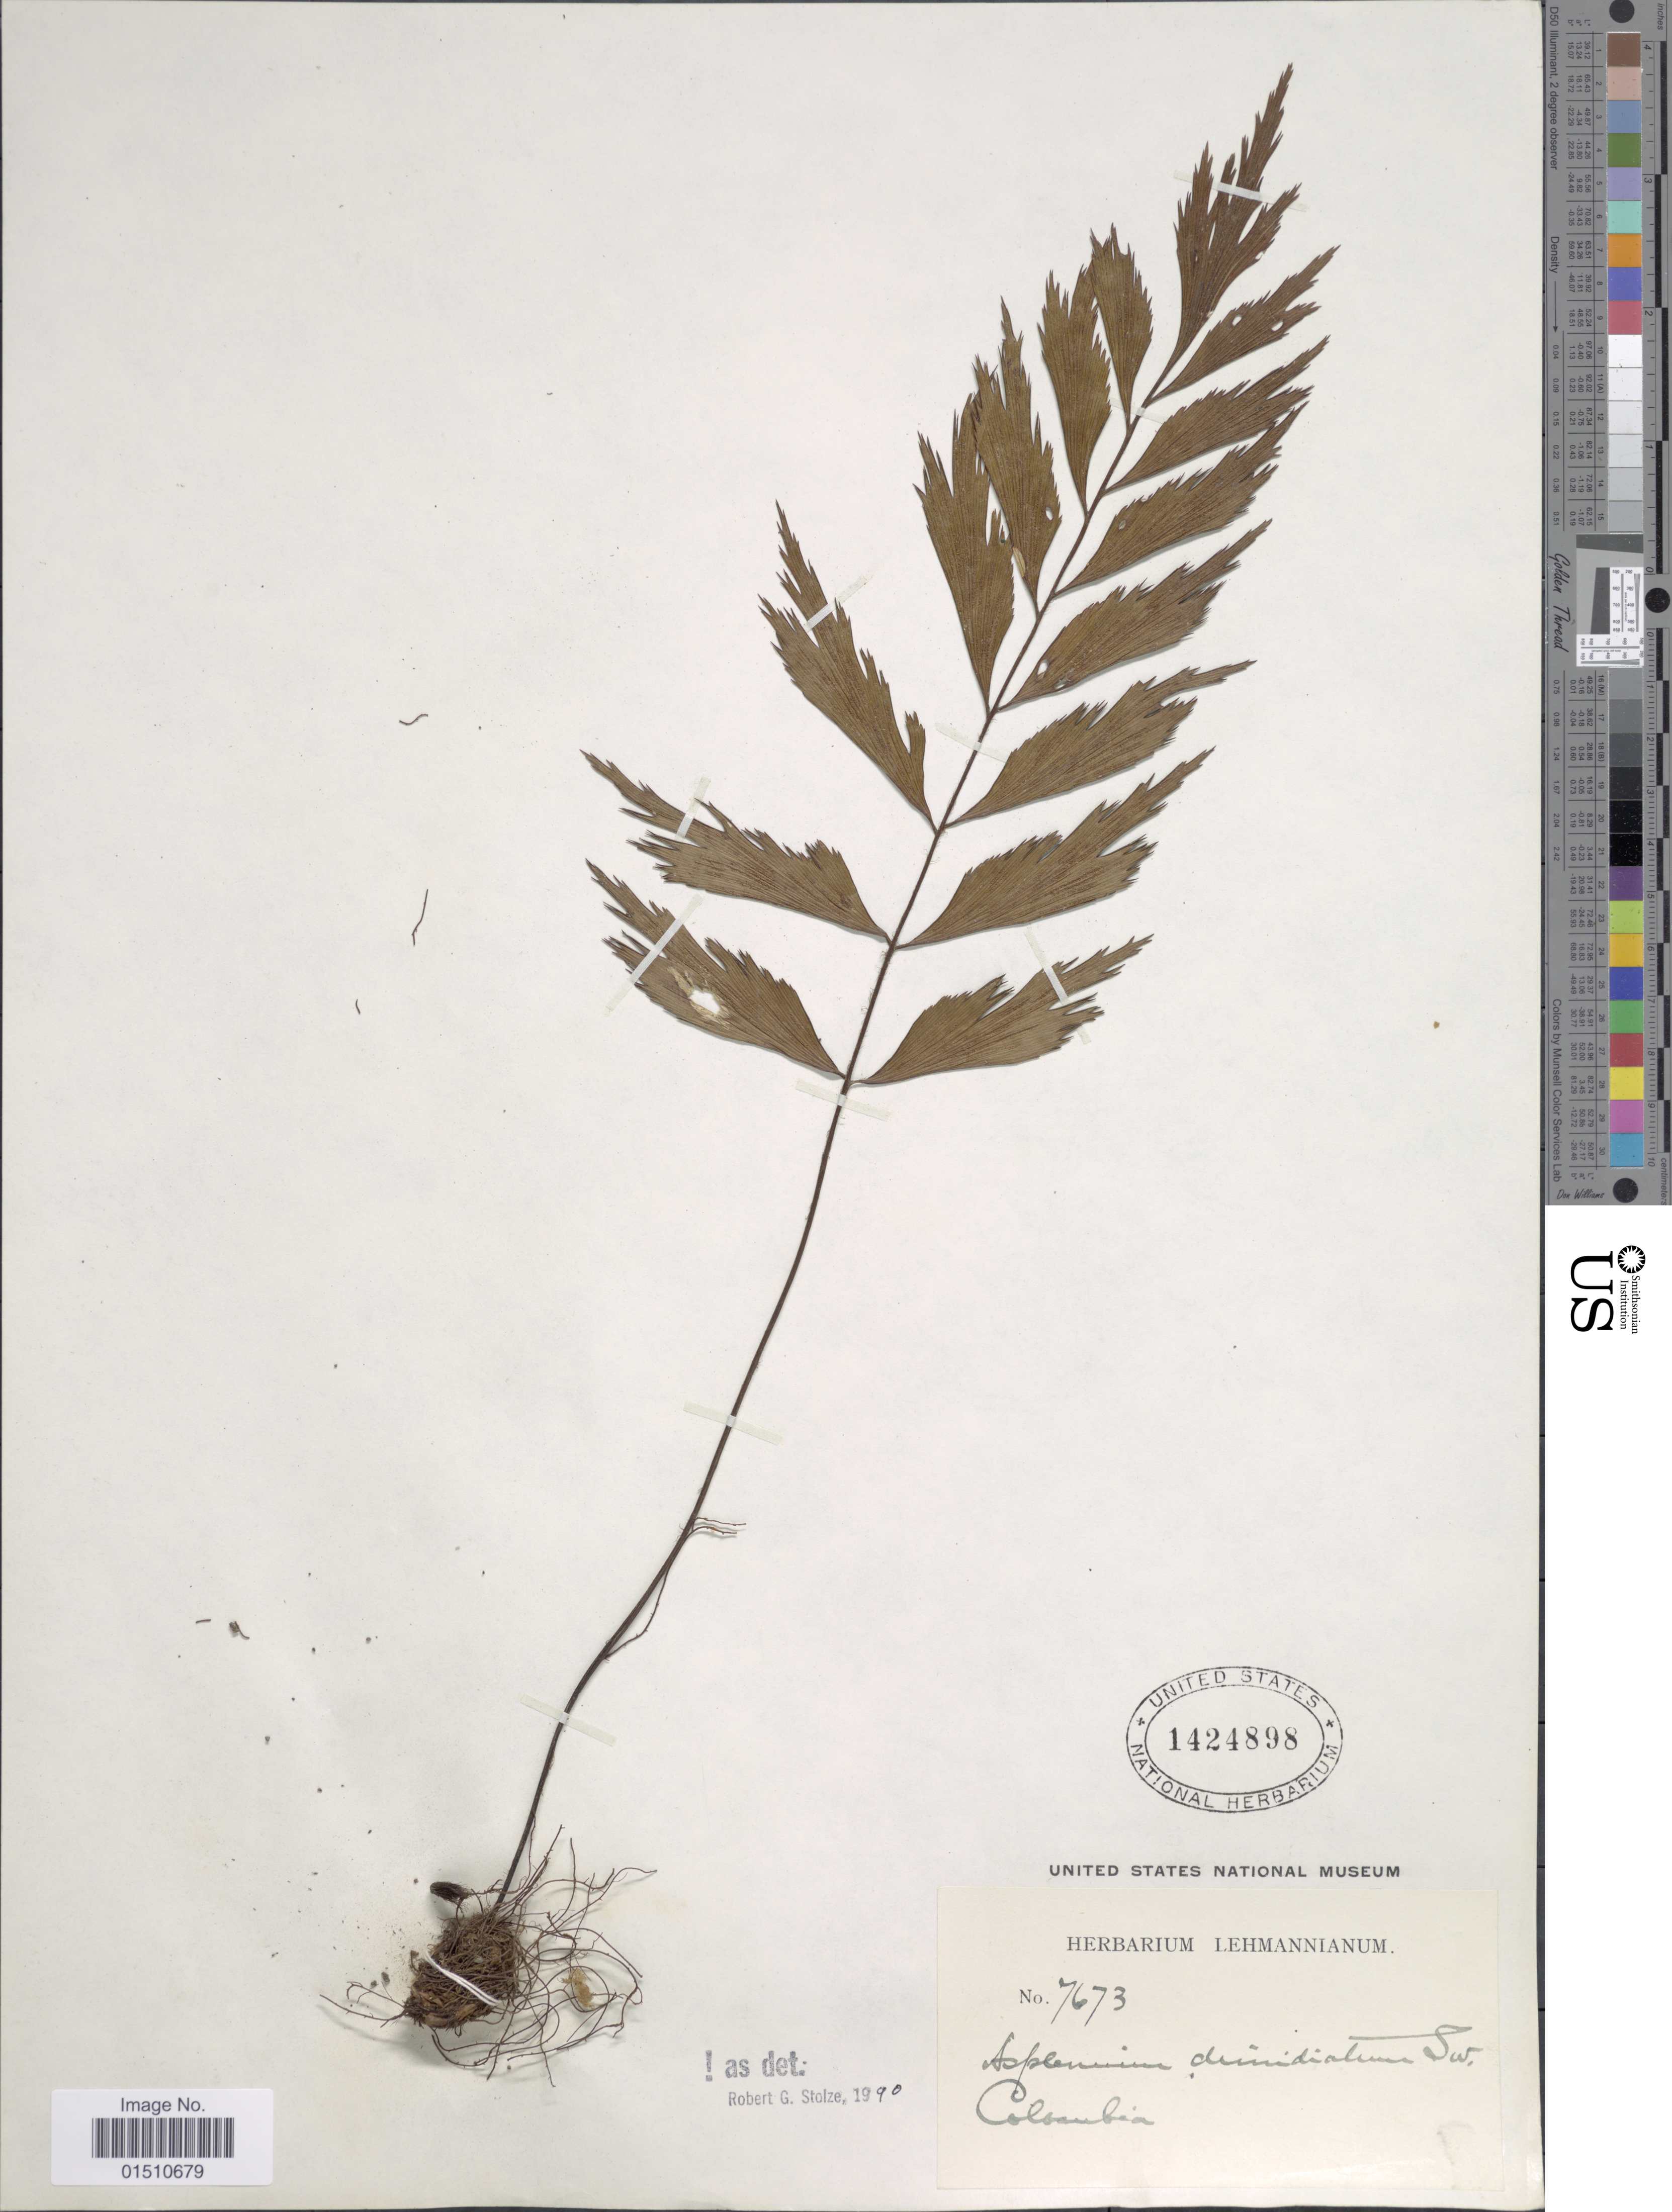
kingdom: Plantae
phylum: Tracheophyta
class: Polypodiopsida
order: Polypodiales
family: Aspleniaceae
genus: Asplenium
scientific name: Asplenium dimidiatum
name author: Sw.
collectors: ex herb. Lehmannianum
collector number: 7673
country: Colombia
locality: Colombia.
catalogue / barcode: US 1424898